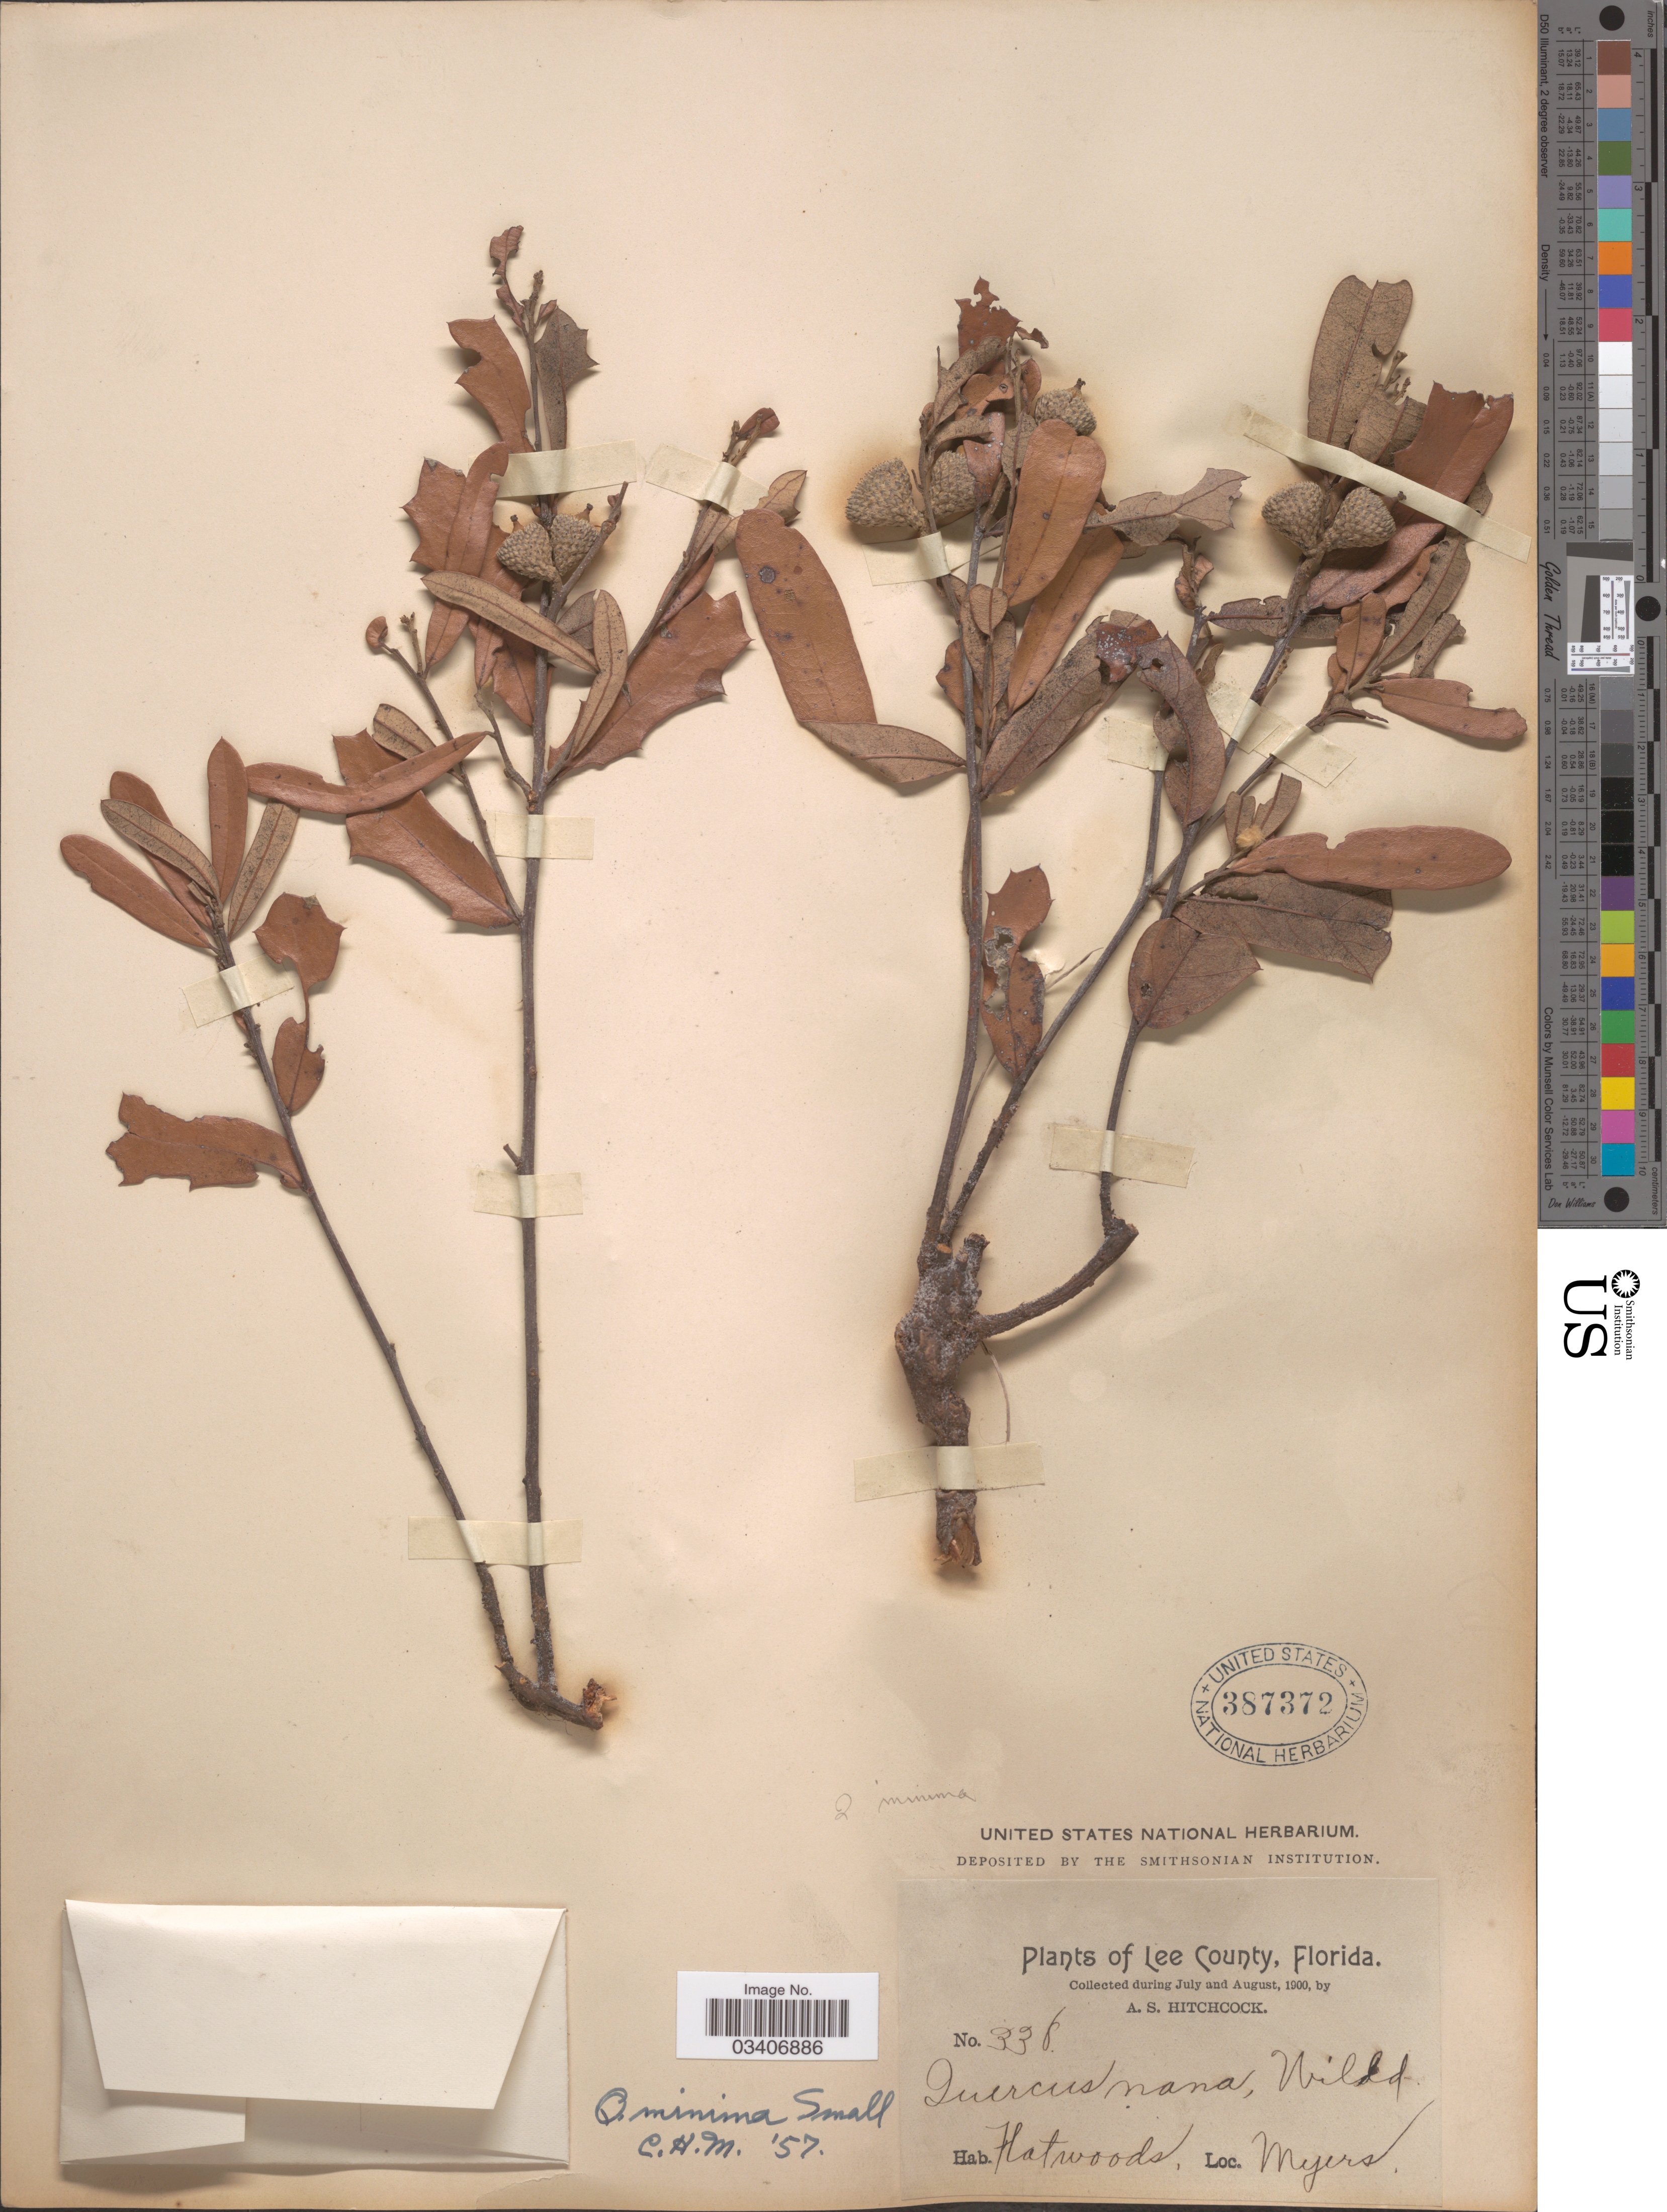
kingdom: Plantae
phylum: Tracheophyta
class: Magnoliopsida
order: Fagales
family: Fagaceae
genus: Quercus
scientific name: Quercus minima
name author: (Sarg.) Small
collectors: A. S. Hitchcock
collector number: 338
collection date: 1900-07/1900-08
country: United States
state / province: Florida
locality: Lee County. Myers.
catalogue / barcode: US 387372